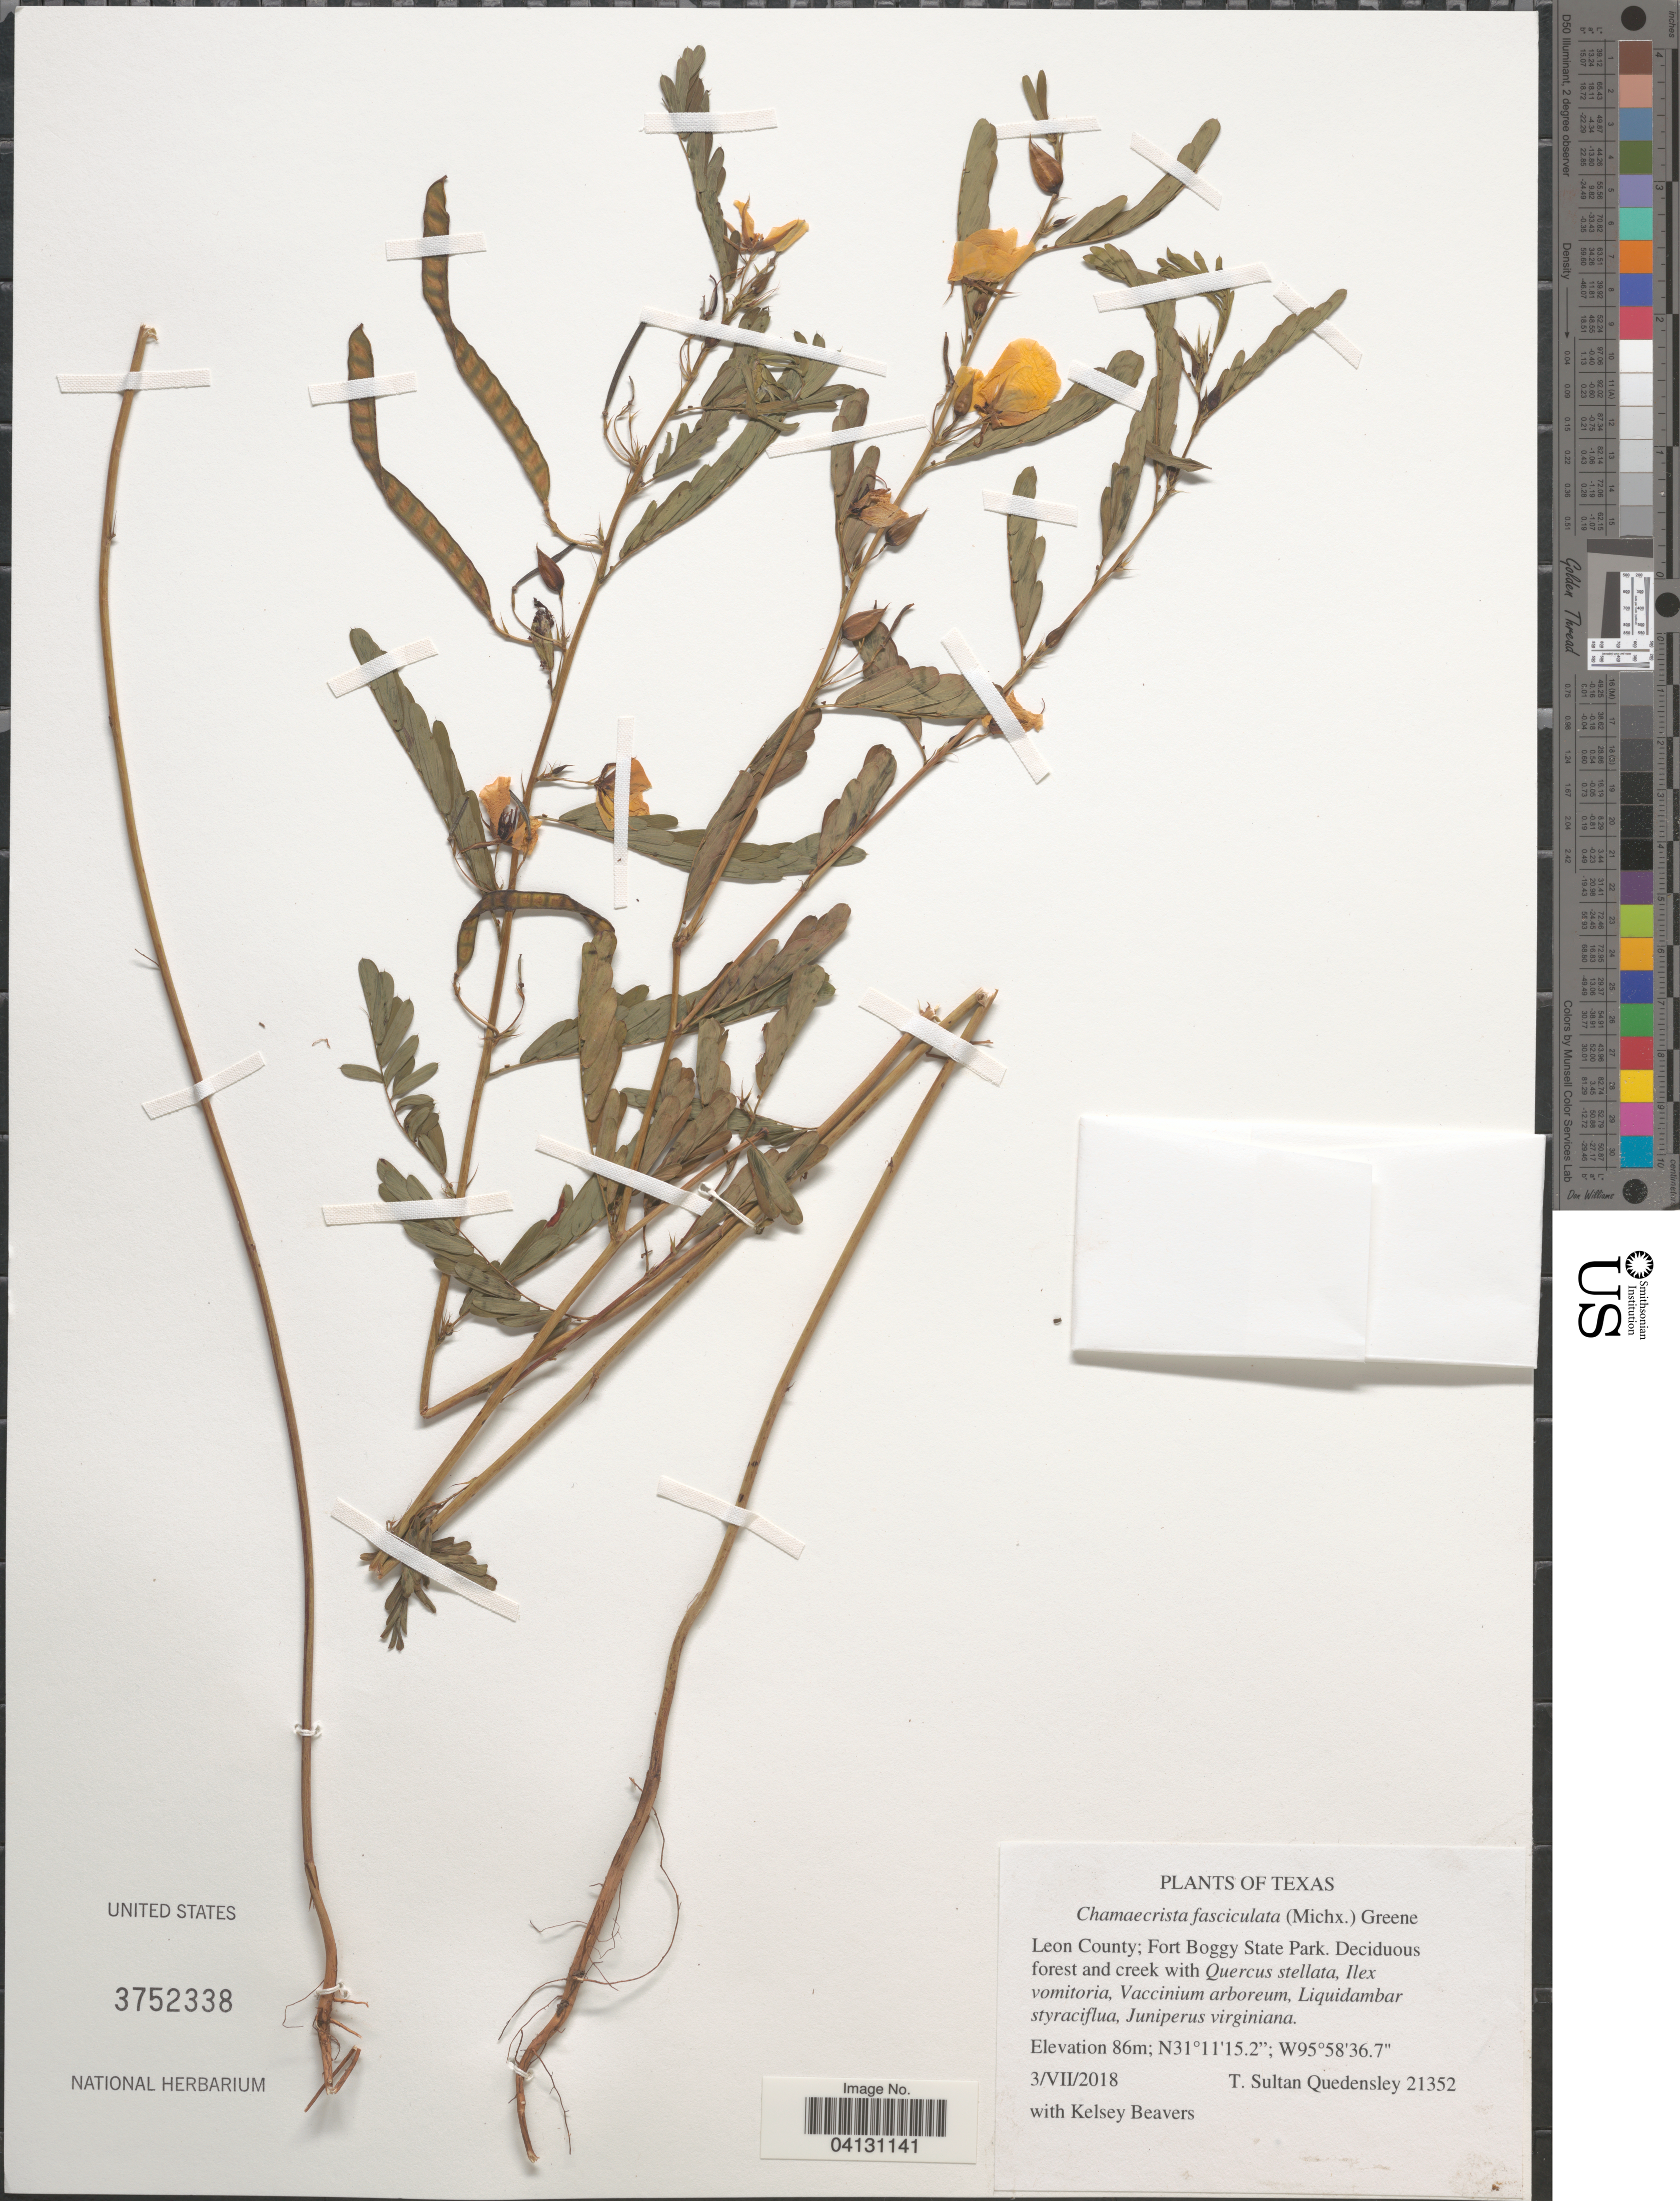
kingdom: Plantae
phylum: Tracheophyta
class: Magnoliopsida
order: Fabales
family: Fabaceae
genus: Chamaecrista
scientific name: Chamaecrista fasciculata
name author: (Michx.) Greene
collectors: T. S. Quedensley & K. Beavers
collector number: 21352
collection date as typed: Transcribed d/m/y: 3/7/2018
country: United States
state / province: Texas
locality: Leon County: Fort Boggy State Park.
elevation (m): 86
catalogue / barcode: US 3752338